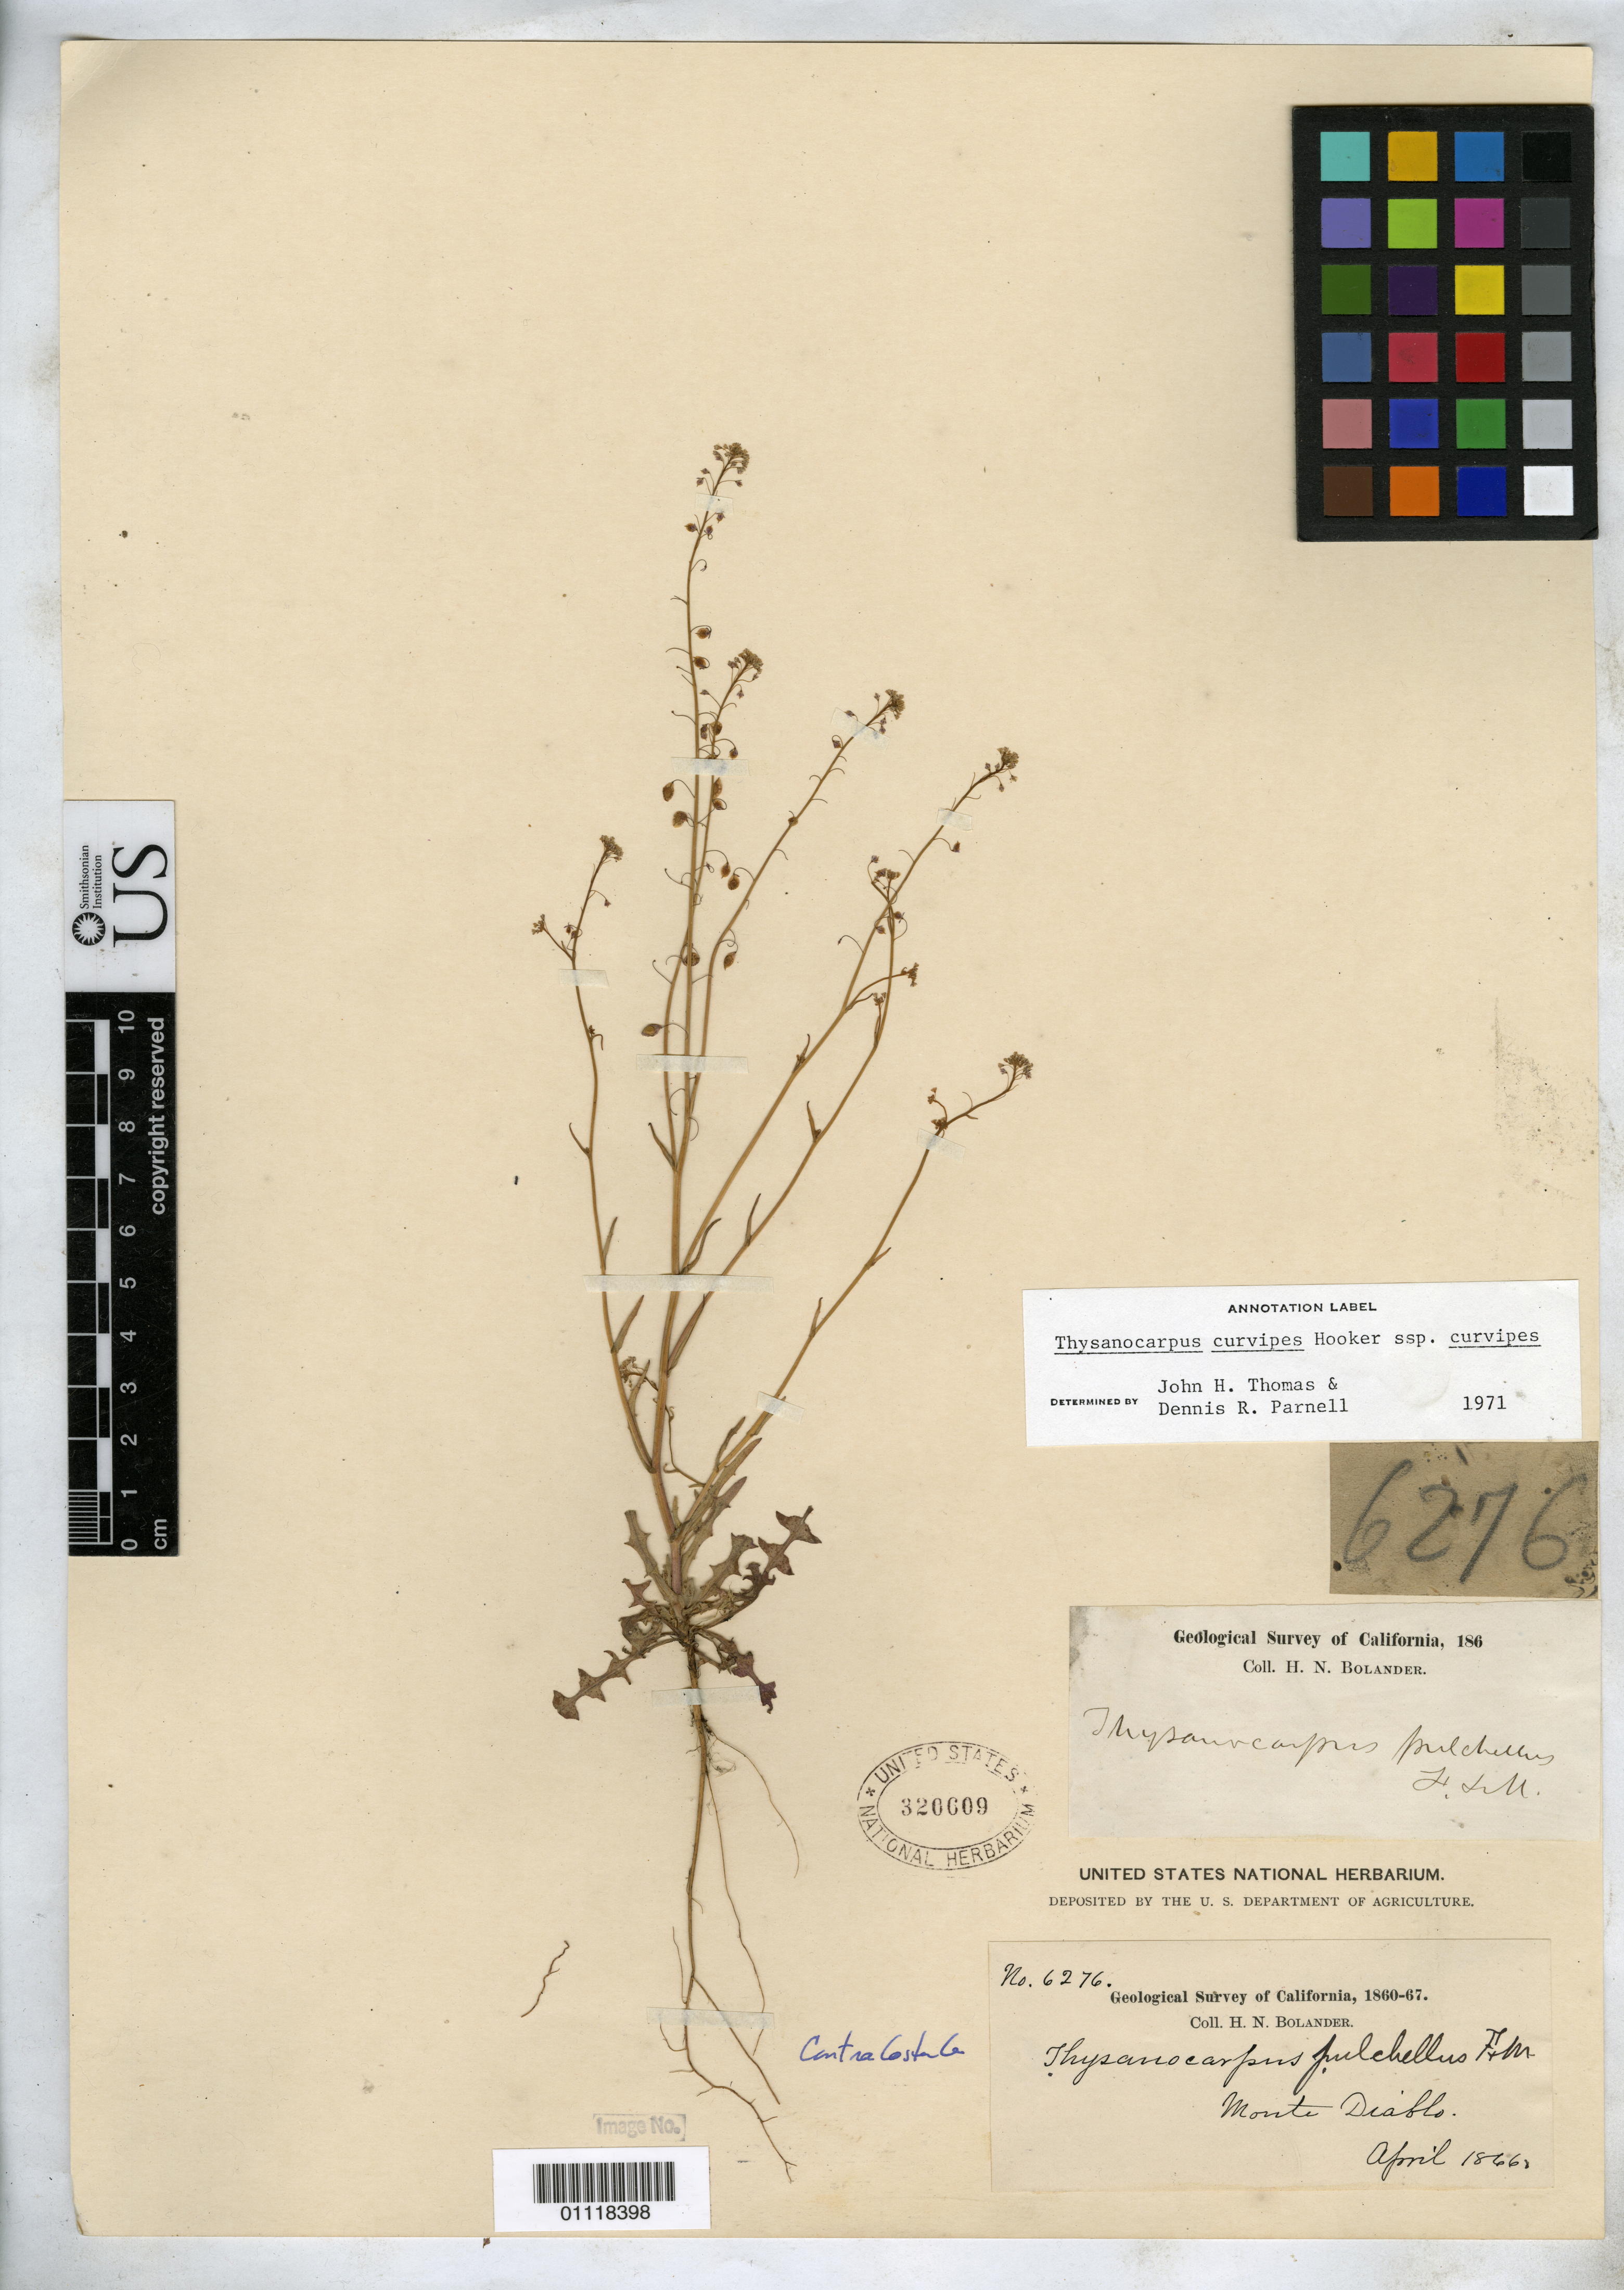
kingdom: Plantae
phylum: Tracheophyta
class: Magnoliopsida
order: Brassicales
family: Brassicaceae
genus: Thysanocarpus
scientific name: Thysanocarpus curvipes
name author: Hook.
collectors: H. Bolander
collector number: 6276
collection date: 1866-04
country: United States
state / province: California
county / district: Contra Costa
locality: Monte Diablo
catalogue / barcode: US 320609